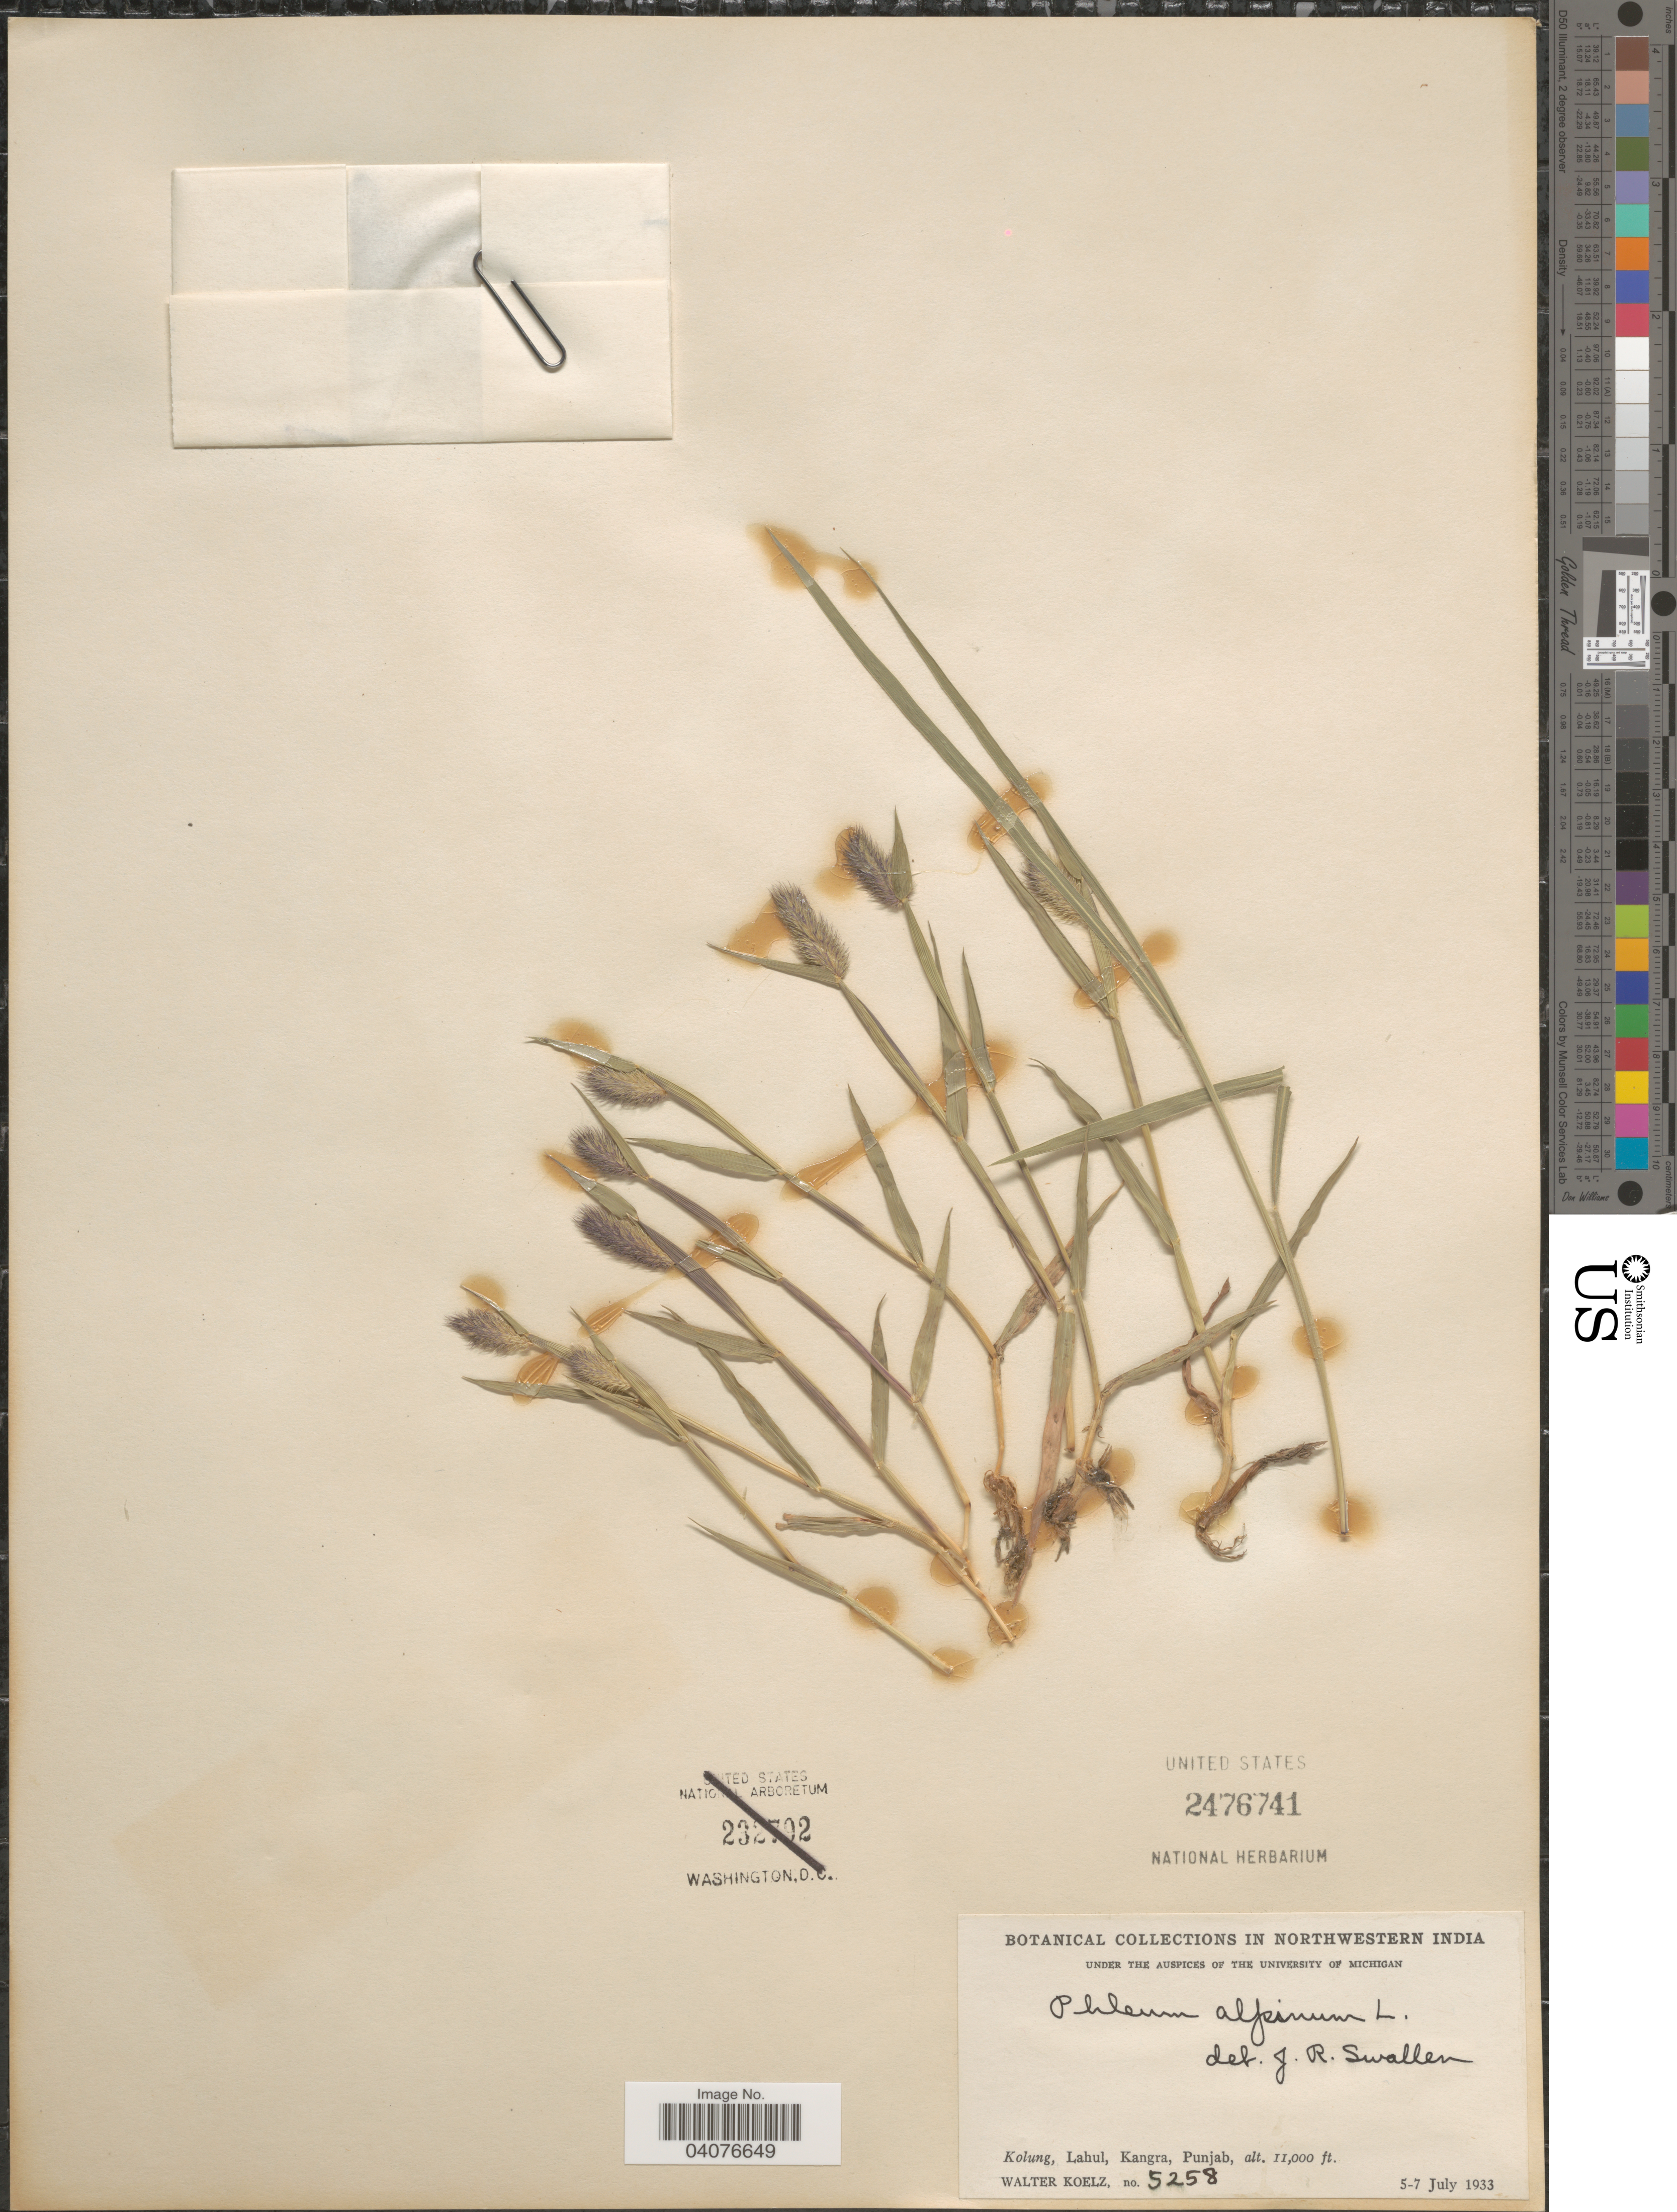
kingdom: Plantae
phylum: Tracheophyta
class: Liliopsida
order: Poales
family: Poaceae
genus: Phleum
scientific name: Phleum alpinum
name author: L.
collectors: W. N. Koelz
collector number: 5258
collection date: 1933-07-05/1933-07-07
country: India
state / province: Punjab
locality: Kolung, Lahul, Kangra. Northwestern India.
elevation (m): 3353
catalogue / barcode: US 2476741